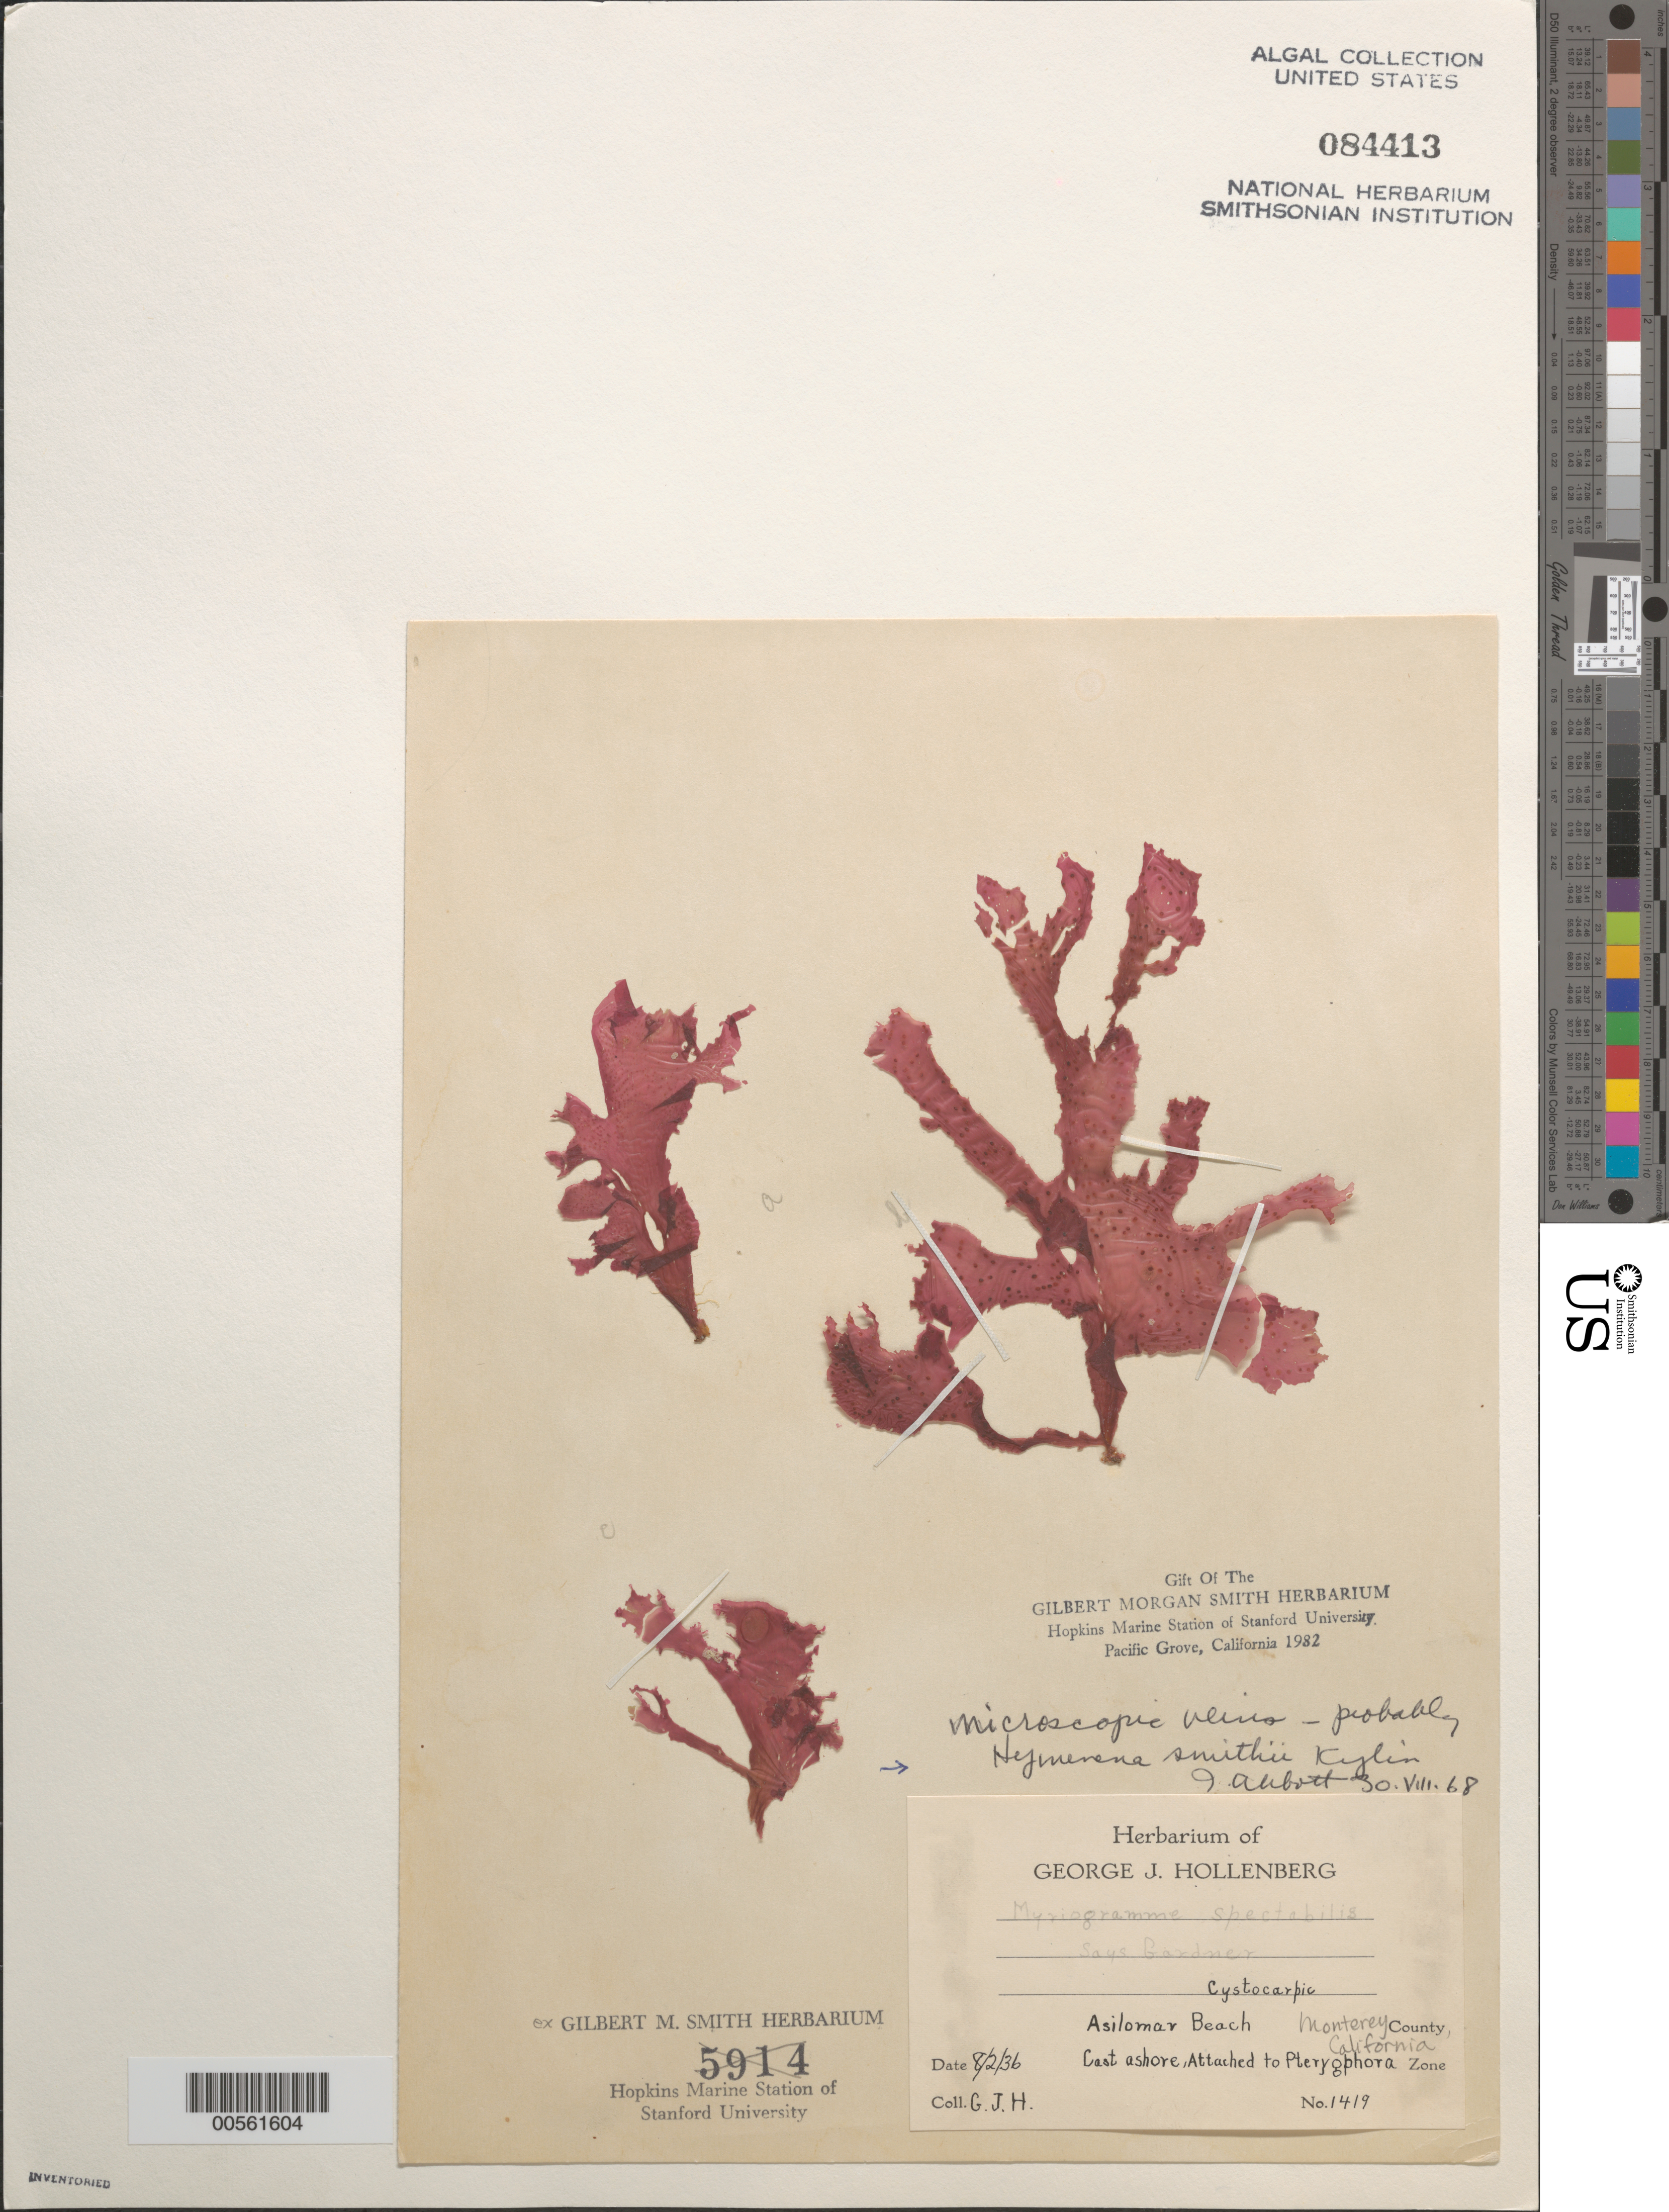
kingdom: Plantae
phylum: Rhodophyta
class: Florideophyceae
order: Ceramiales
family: Delesseriaceae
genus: Hymenena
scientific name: Hymenena setchellii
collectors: G. Hollenberg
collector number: GJH 1419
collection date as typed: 02 Aug 1936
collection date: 1936-08-02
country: United States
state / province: California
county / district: Monterey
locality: Asilomar Beach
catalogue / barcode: US 84413